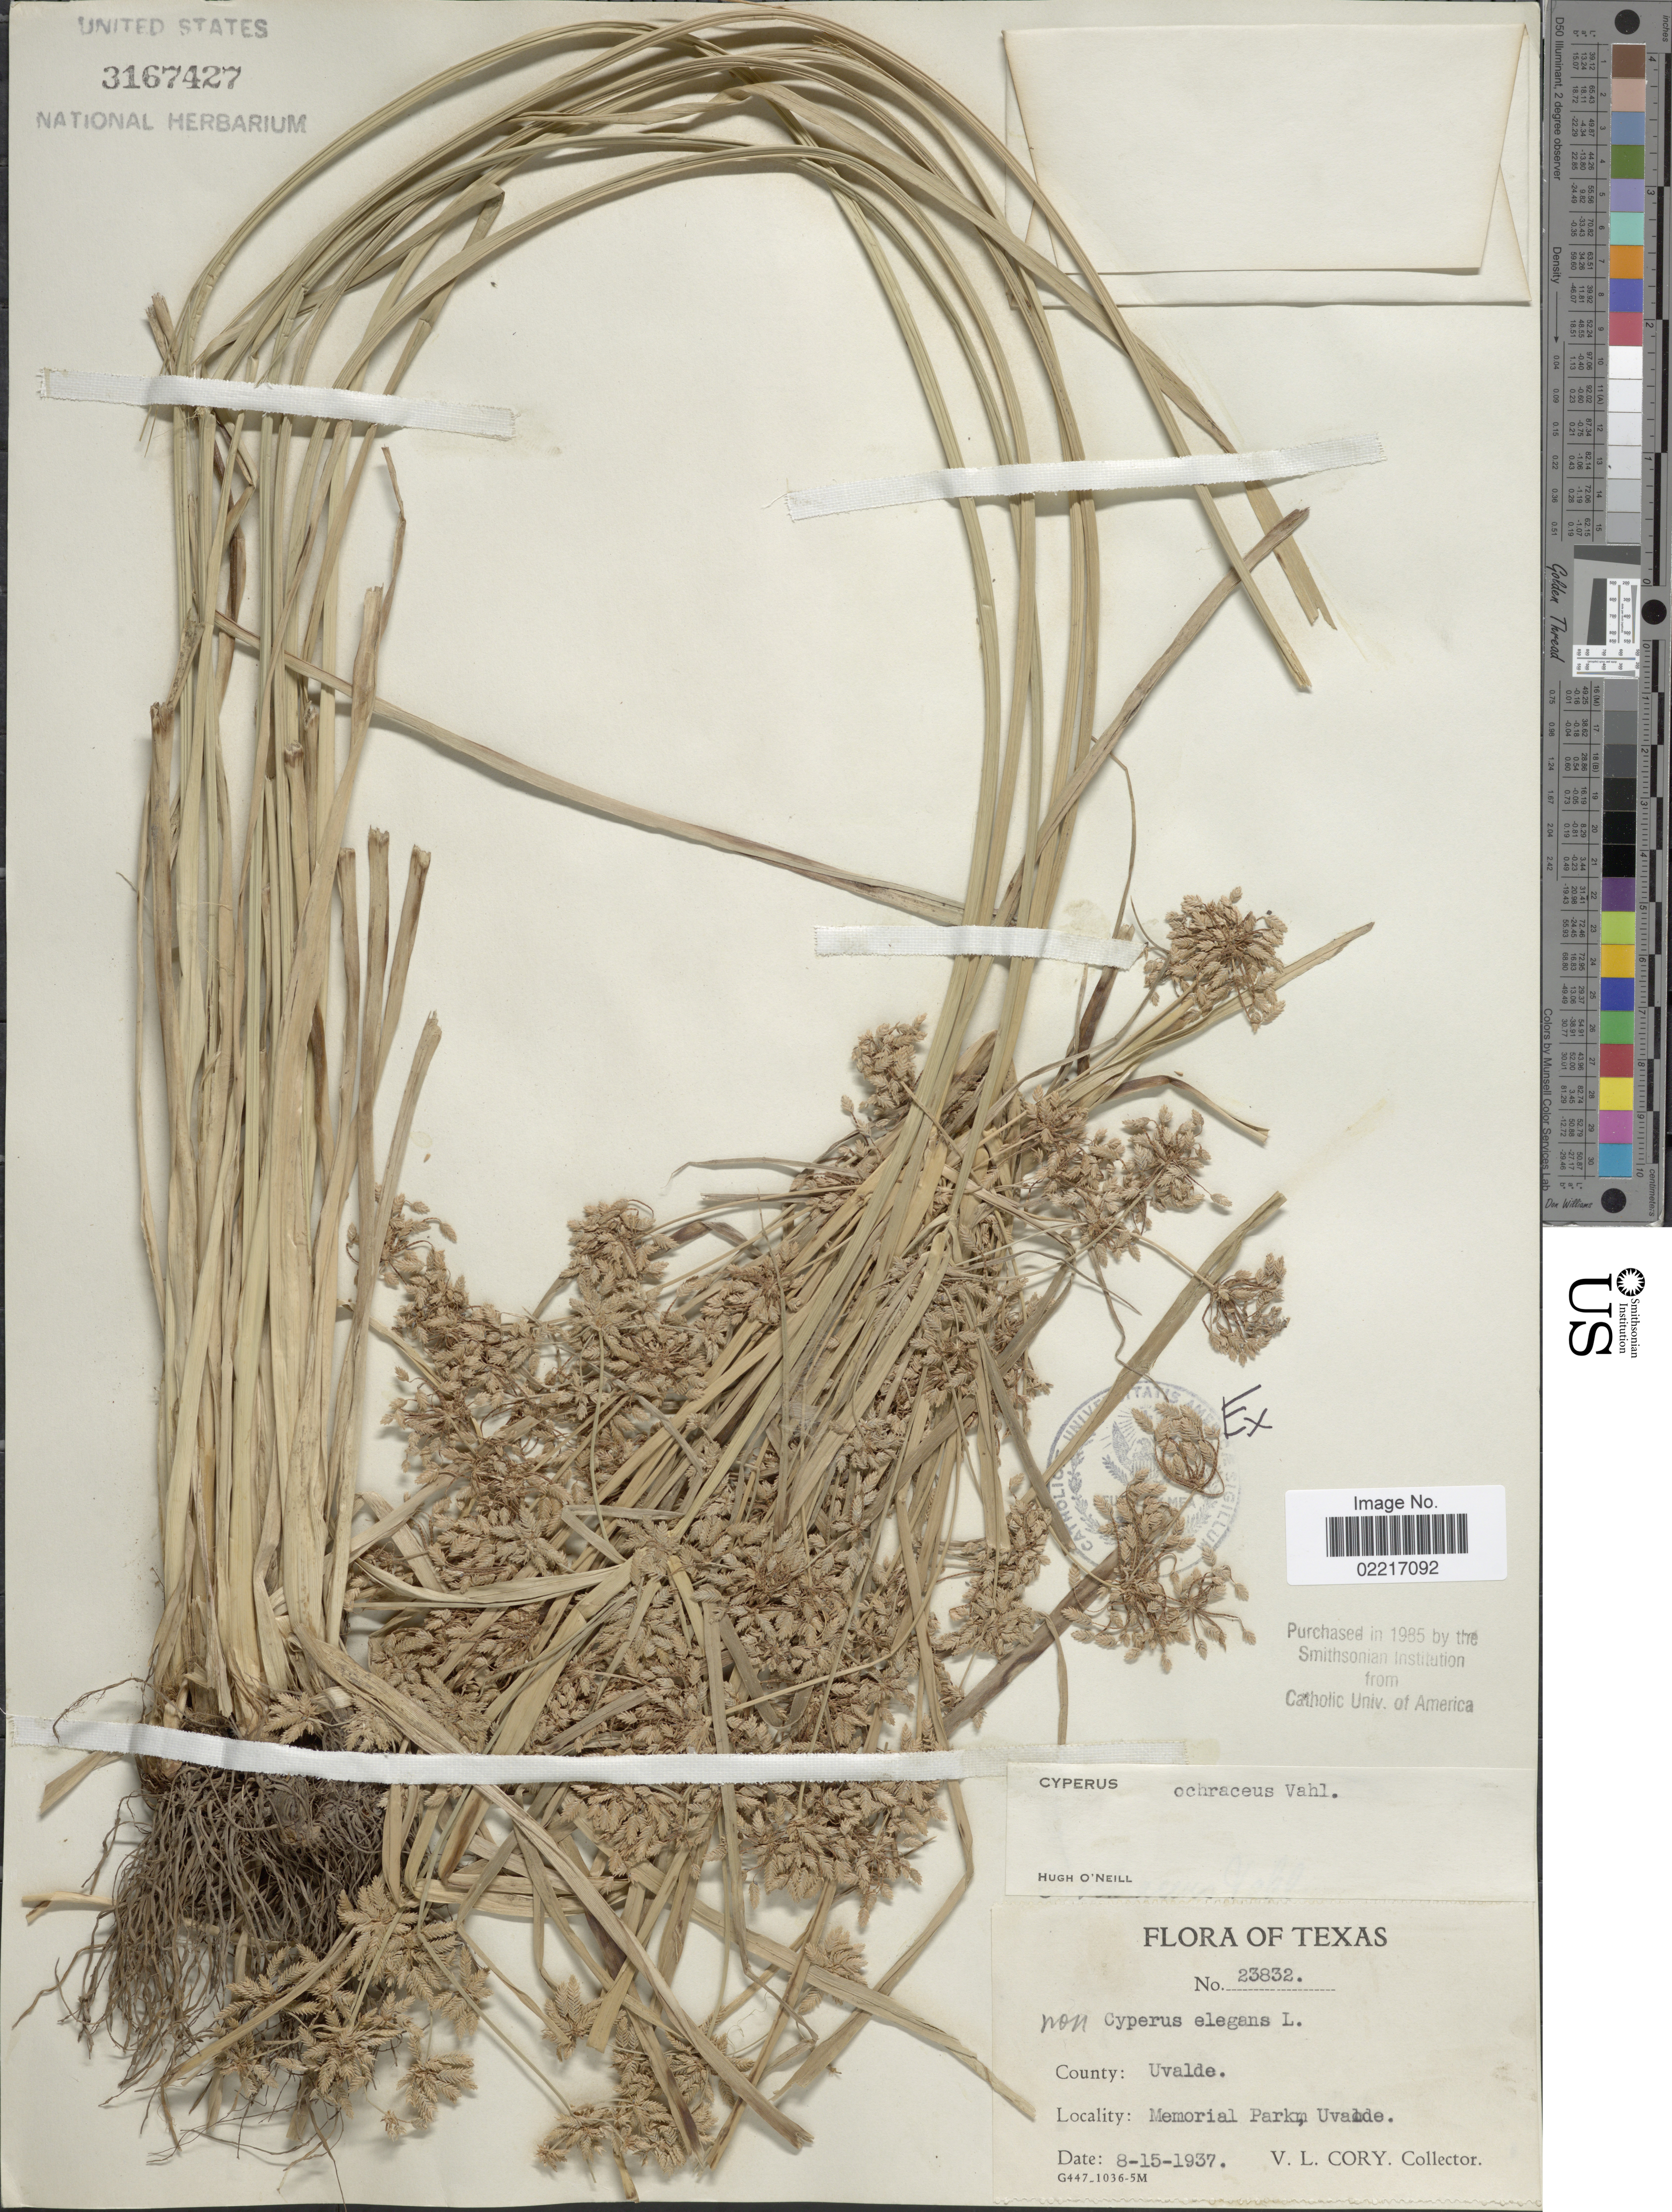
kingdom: Plantae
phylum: Tracheophyta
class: Liliopsida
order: Poales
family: Cyperaceae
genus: Cyperus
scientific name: Cyperus ochraceus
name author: Vahl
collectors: V. Cory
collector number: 23832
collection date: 1937-08-15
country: United States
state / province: Texas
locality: County: Uvalde, Memorial Park Uvalde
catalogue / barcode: US 3167427